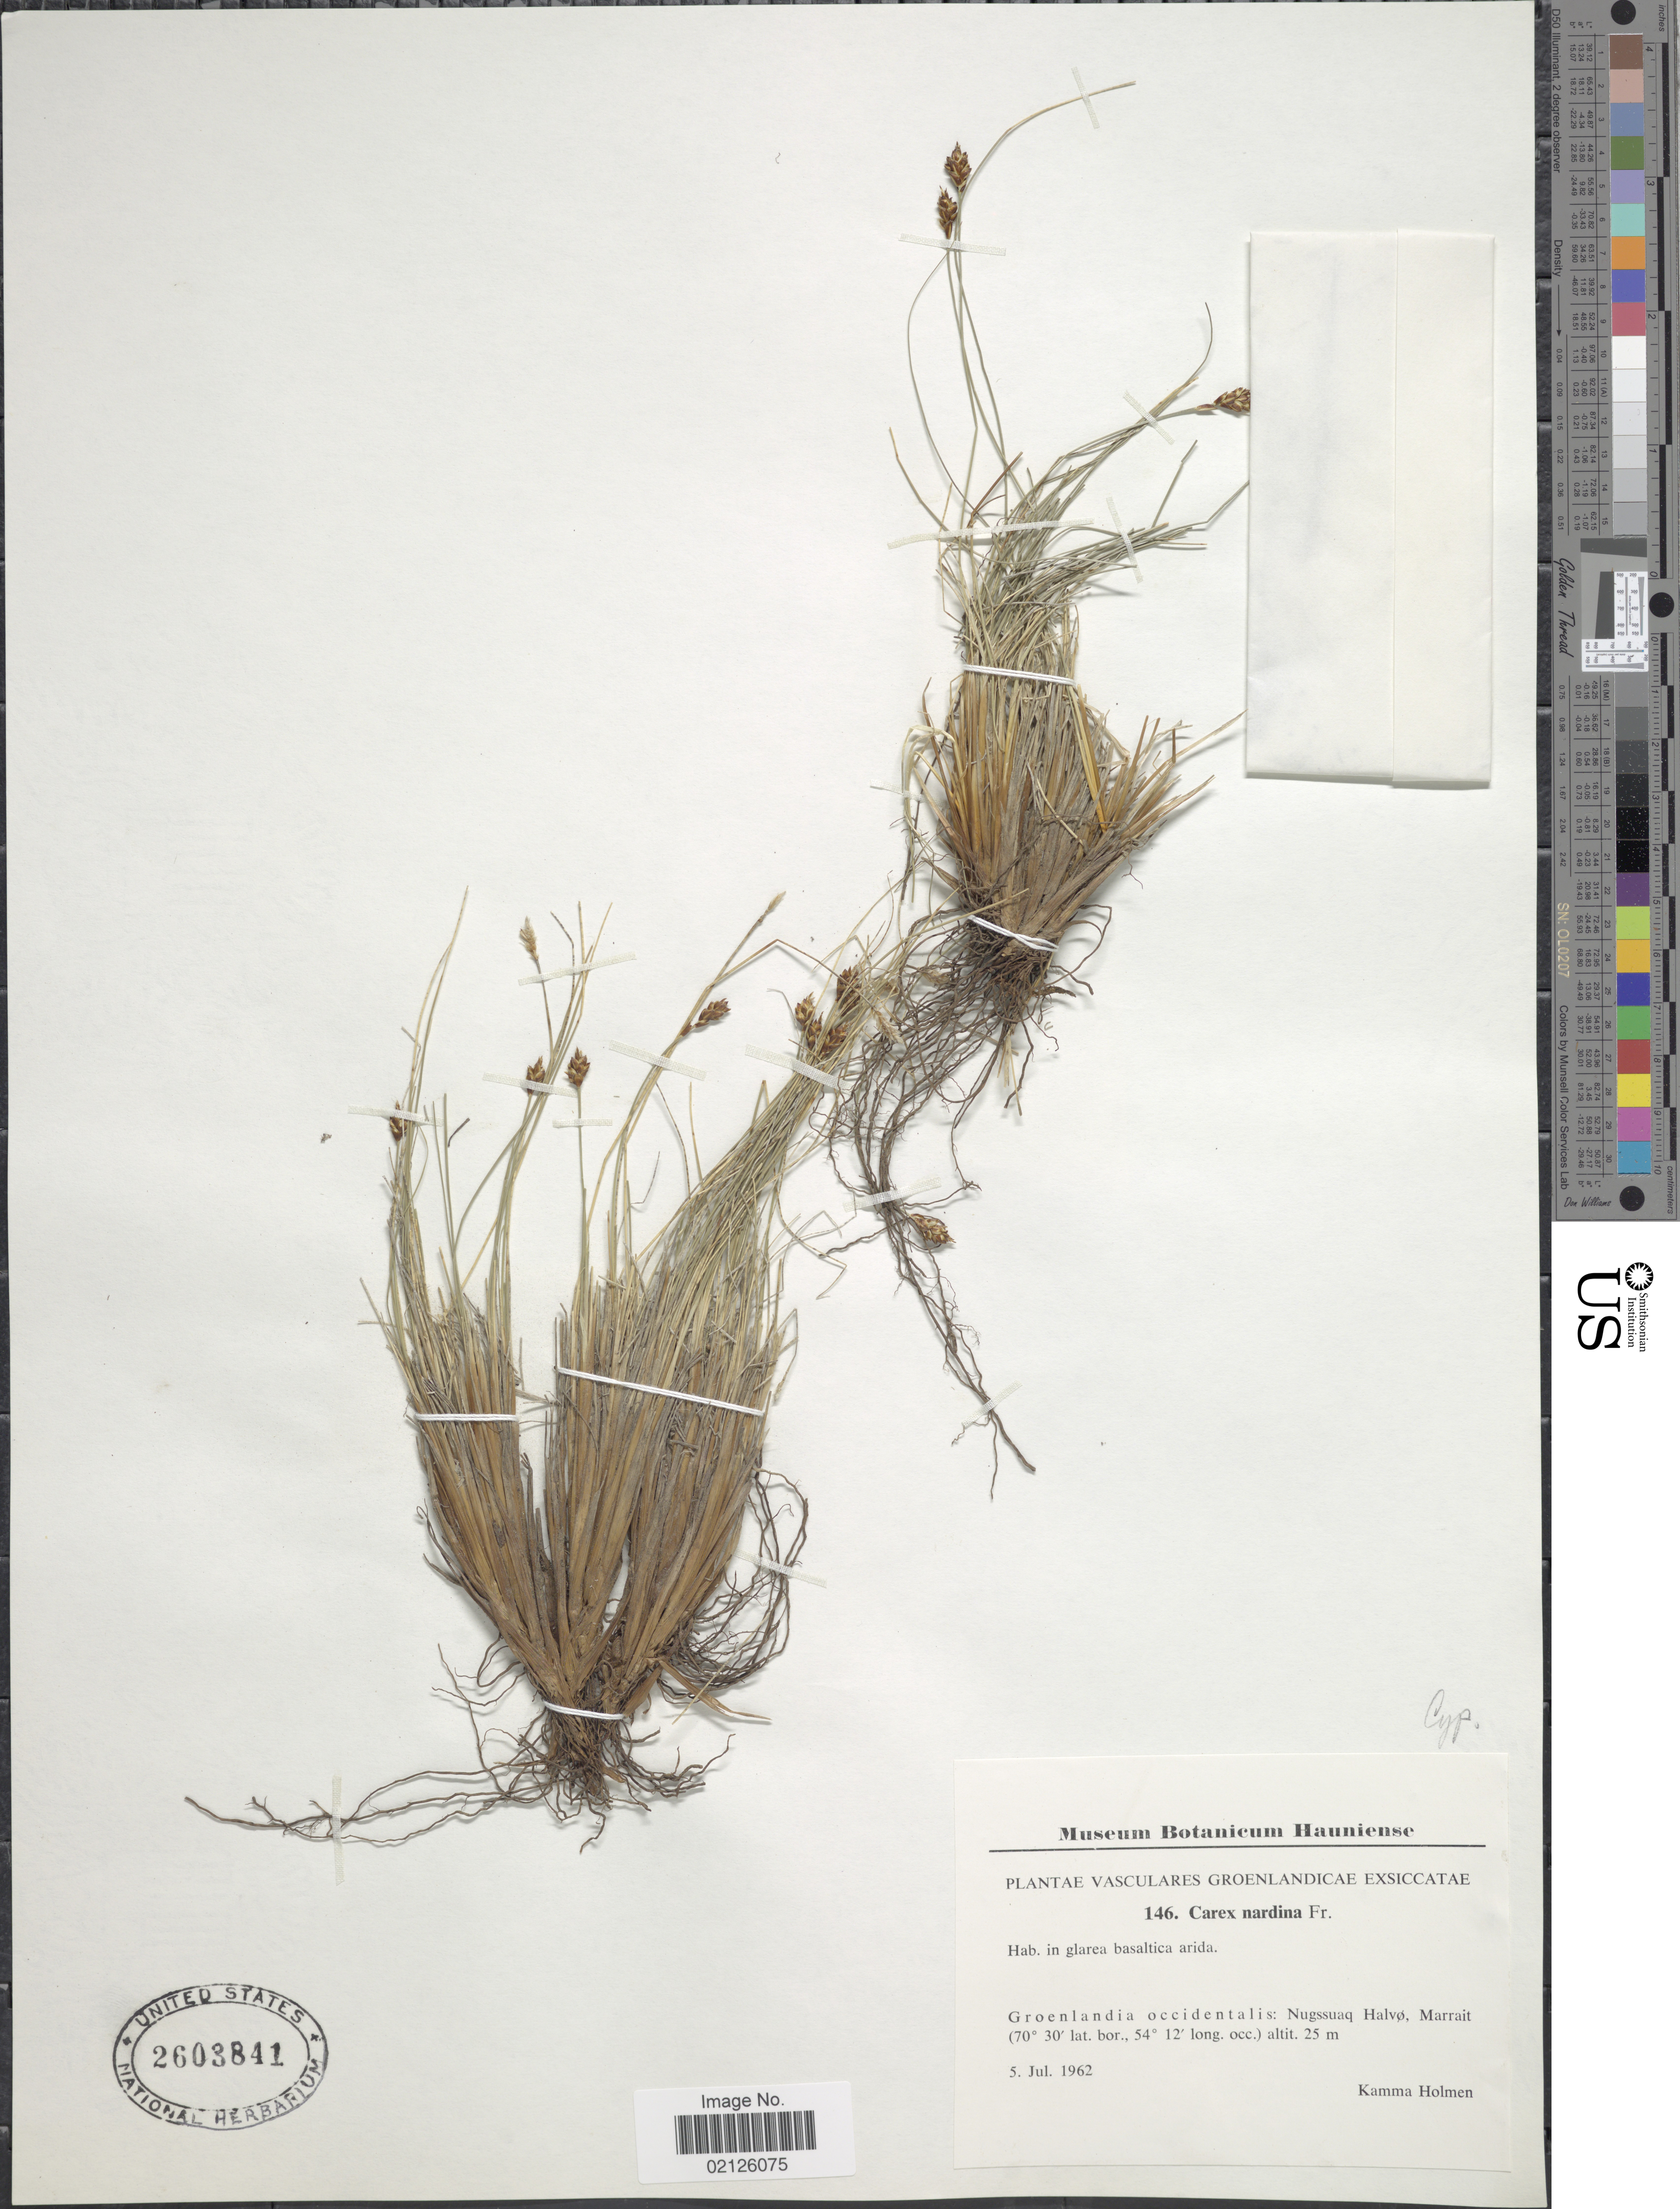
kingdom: Plantae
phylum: Tracheophyta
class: Liliopsida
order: Poales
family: Cyperaceae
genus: Carex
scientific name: Carex nardina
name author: (Hornem.) Fr.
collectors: K. A. Holmen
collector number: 146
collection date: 1962-07-05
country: Greenland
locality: Groenlandia occidentalis: Nugssuaq Halvø, Marriat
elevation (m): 25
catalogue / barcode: US 2603841